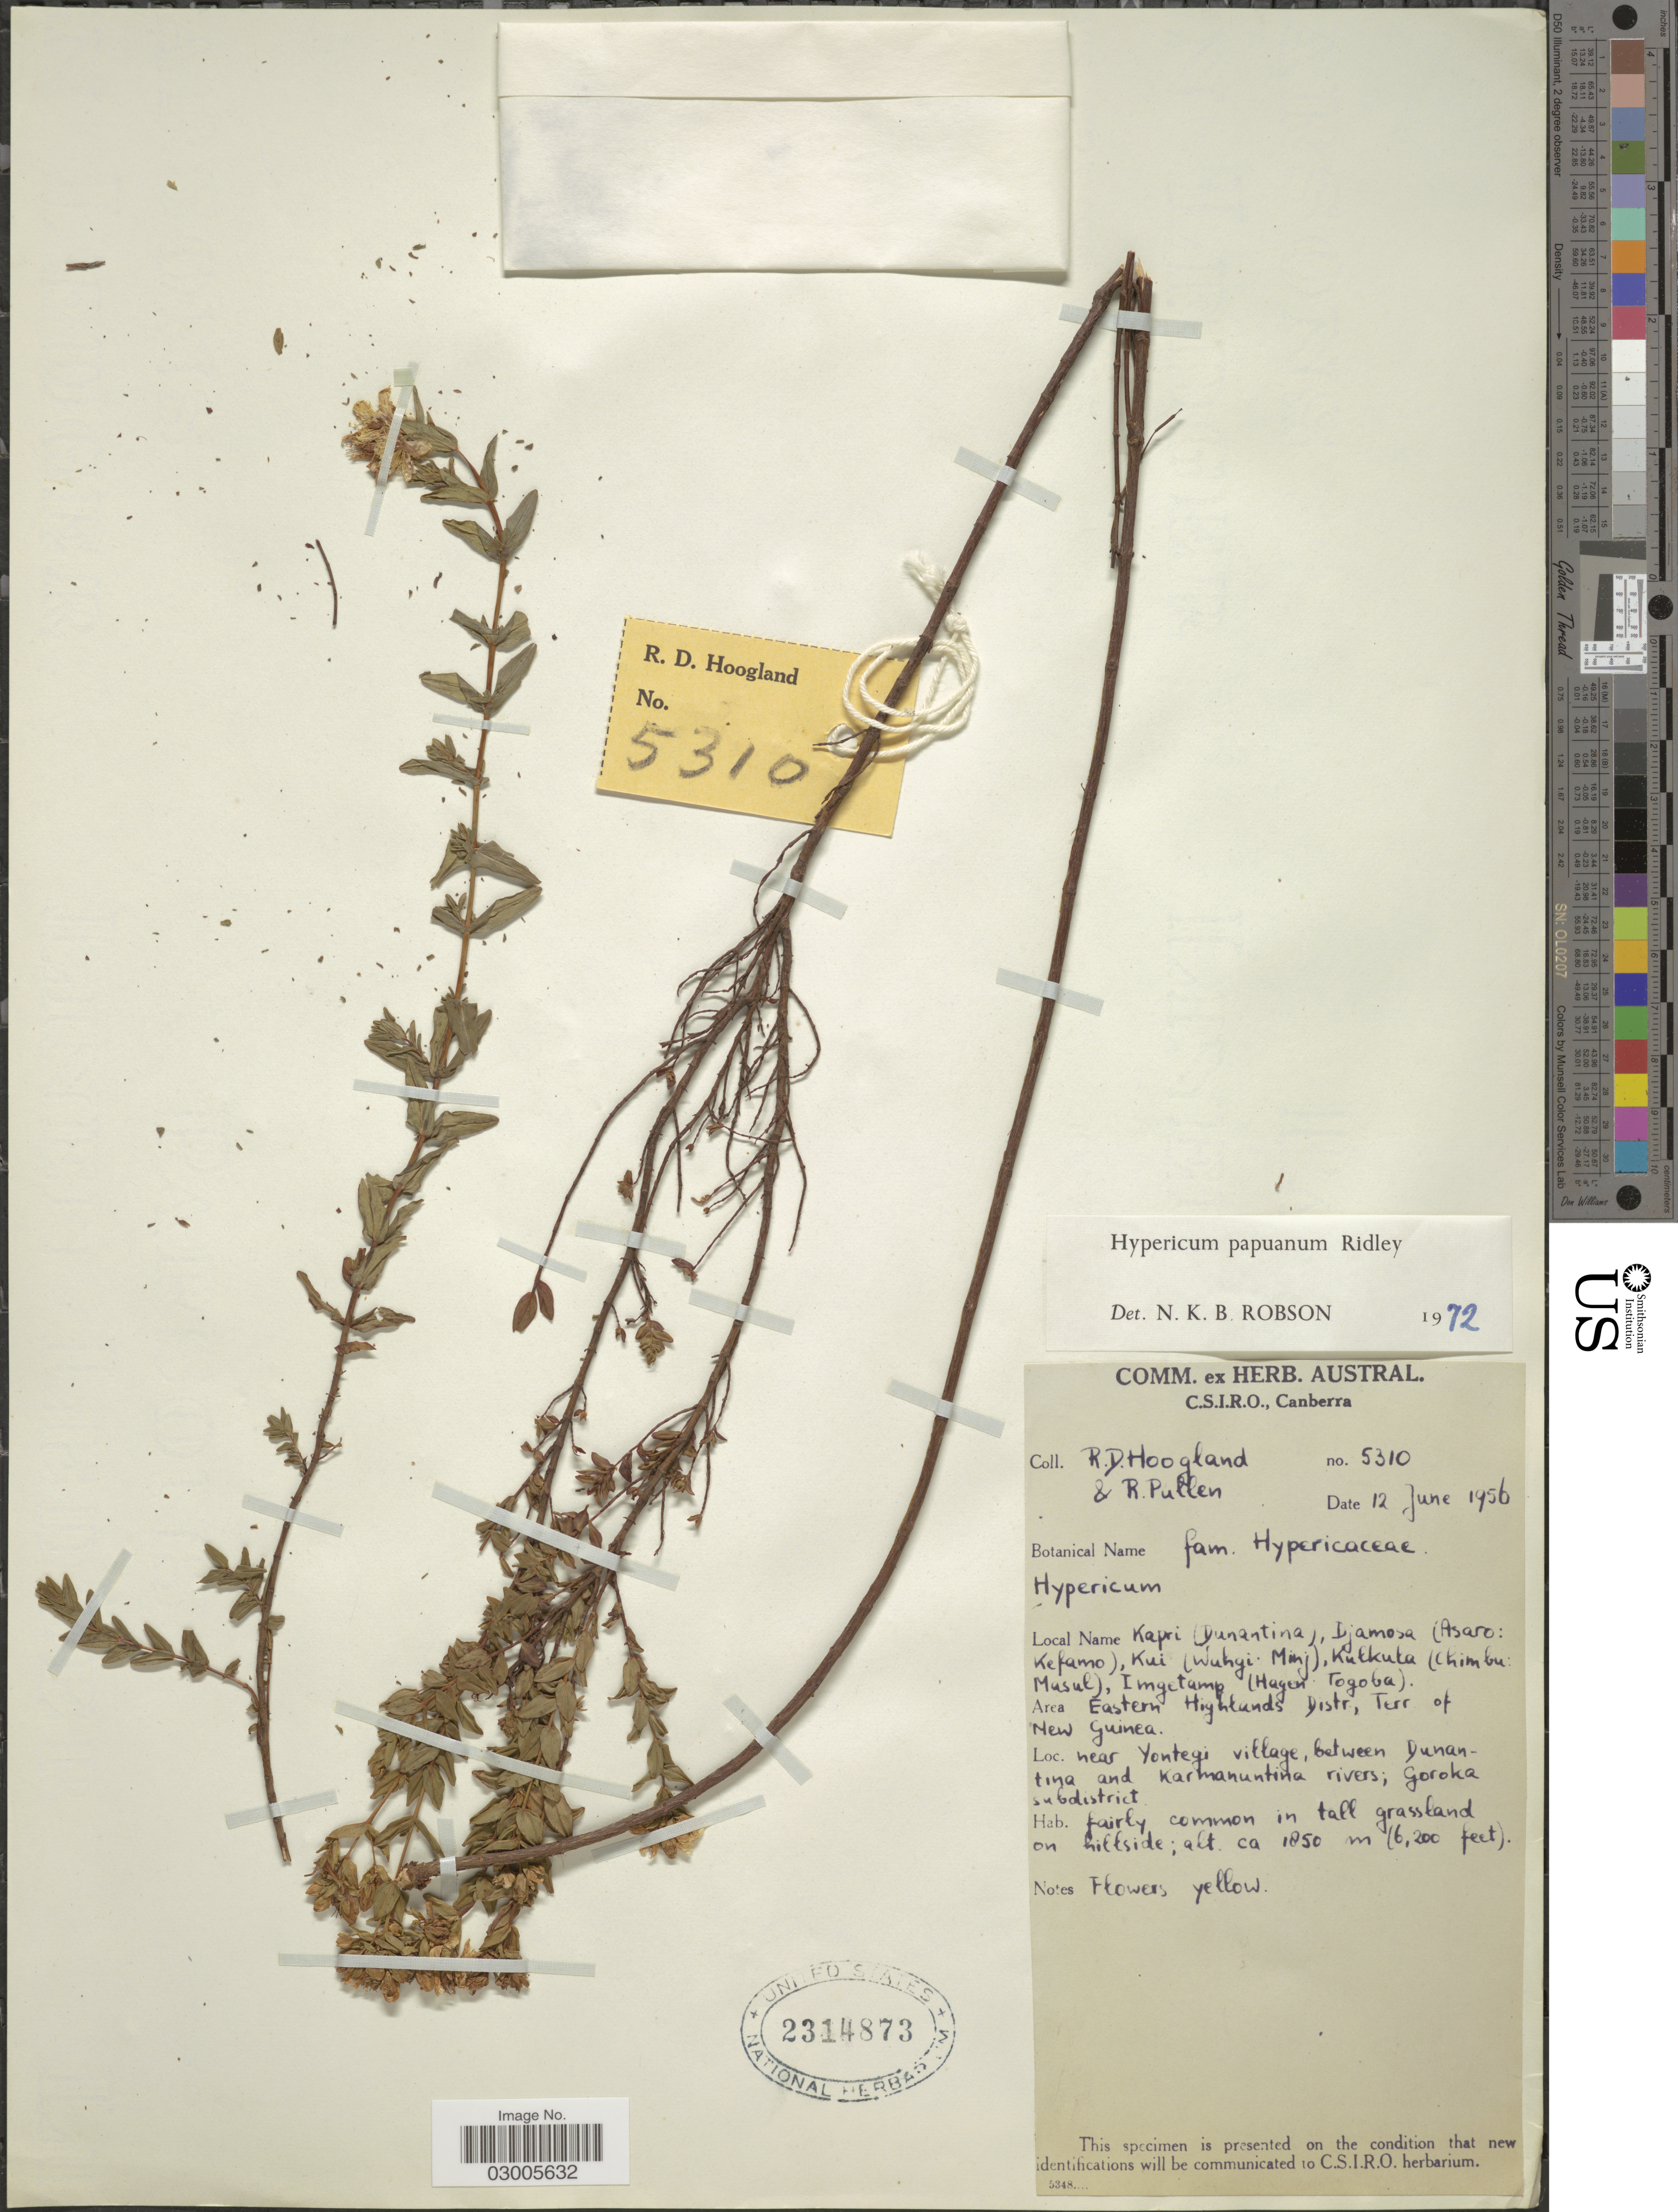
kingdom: Plantae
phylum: Tracheophyta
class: Magnoliopsida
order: Malpighiales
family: Hypericaceae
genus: Hypericum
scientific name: Hypericum papuanum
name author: Ridl.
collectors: R. D. Hoogland & R. Pullen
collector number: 5310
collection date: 1956-06-12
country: Papua New Guinea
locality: Area Eastern Highlands Distr. Terr of New Guinea. near Yontegi village, between Dunantina and Karmanuntina rivers; Goroka subdistrict.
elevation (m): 1850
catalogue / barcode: US 2314873